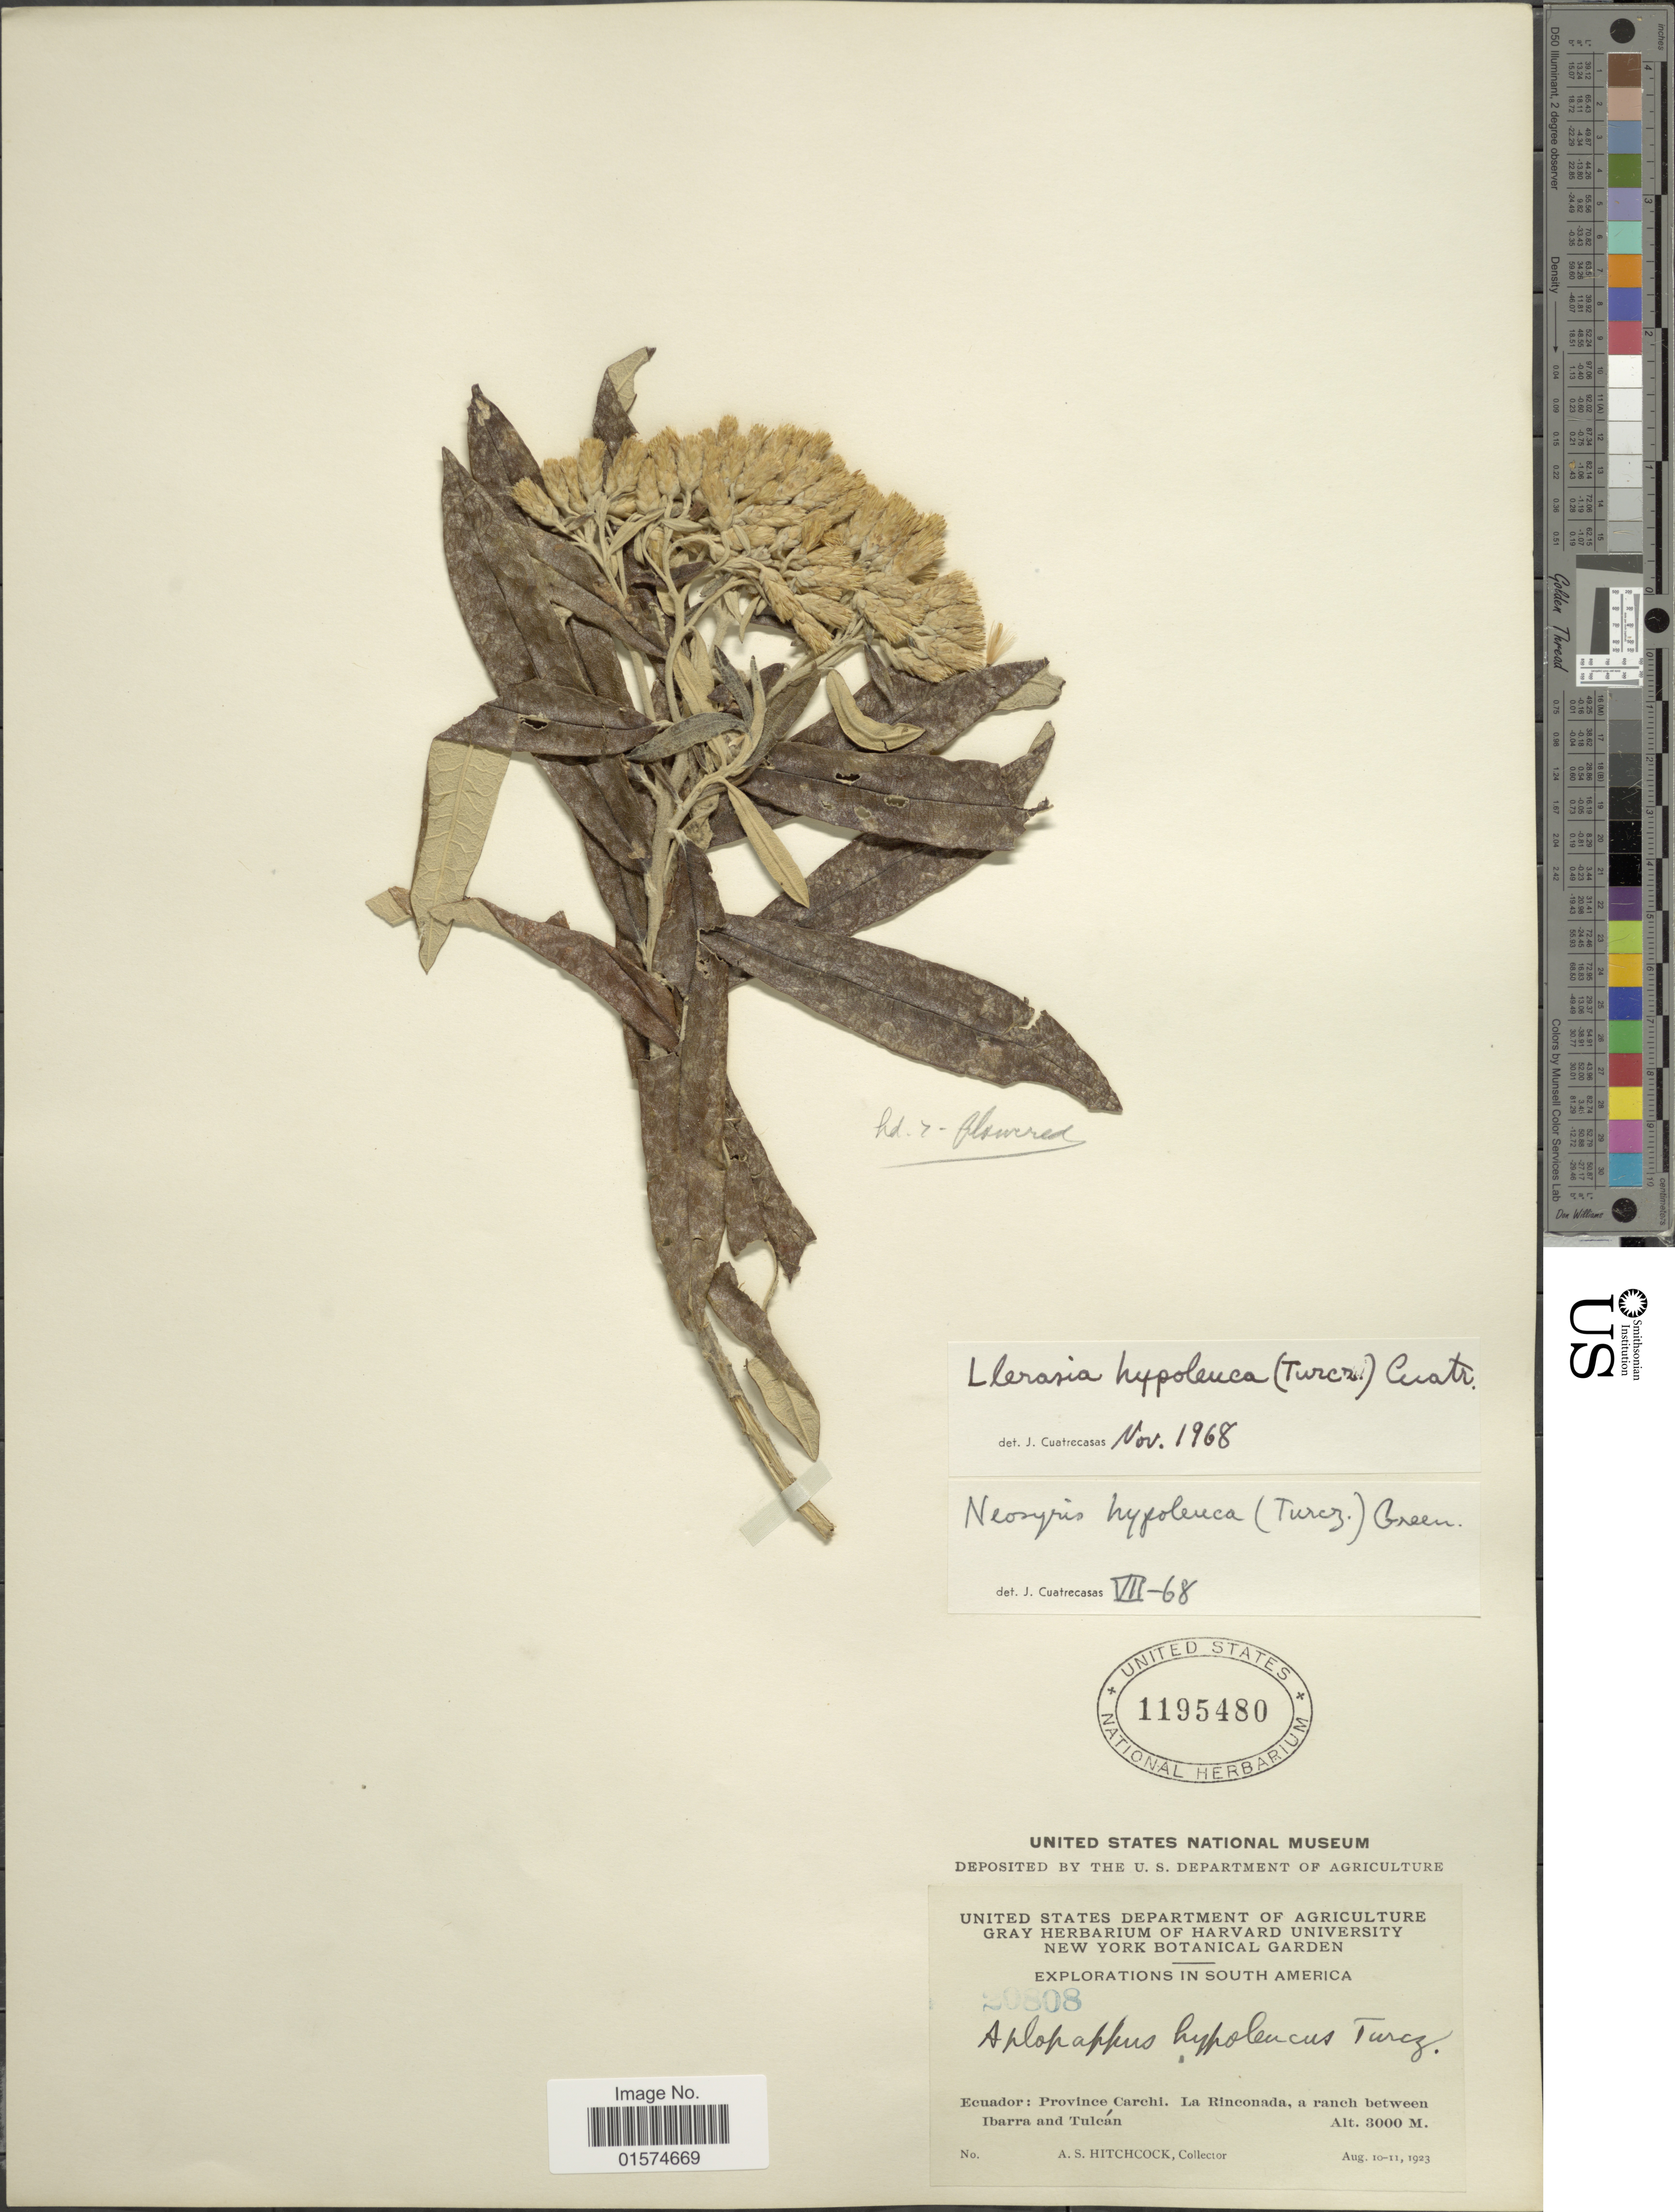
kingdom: Plantae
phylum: Tracheophyta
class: Magnoliopsida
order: Asterales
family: Asteraceae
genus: Llerasia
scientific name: Llerasia hypoleuca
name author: (Turcz.) Cuatrec.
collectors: A. S. Hitchcock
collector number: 20808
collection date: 1923-08-10/1923-08-11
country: Ecuador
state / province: Carchi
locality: La Rinconada, a ranch between Ibarra and Tulcán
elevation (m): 3000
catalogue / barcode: US 1195480